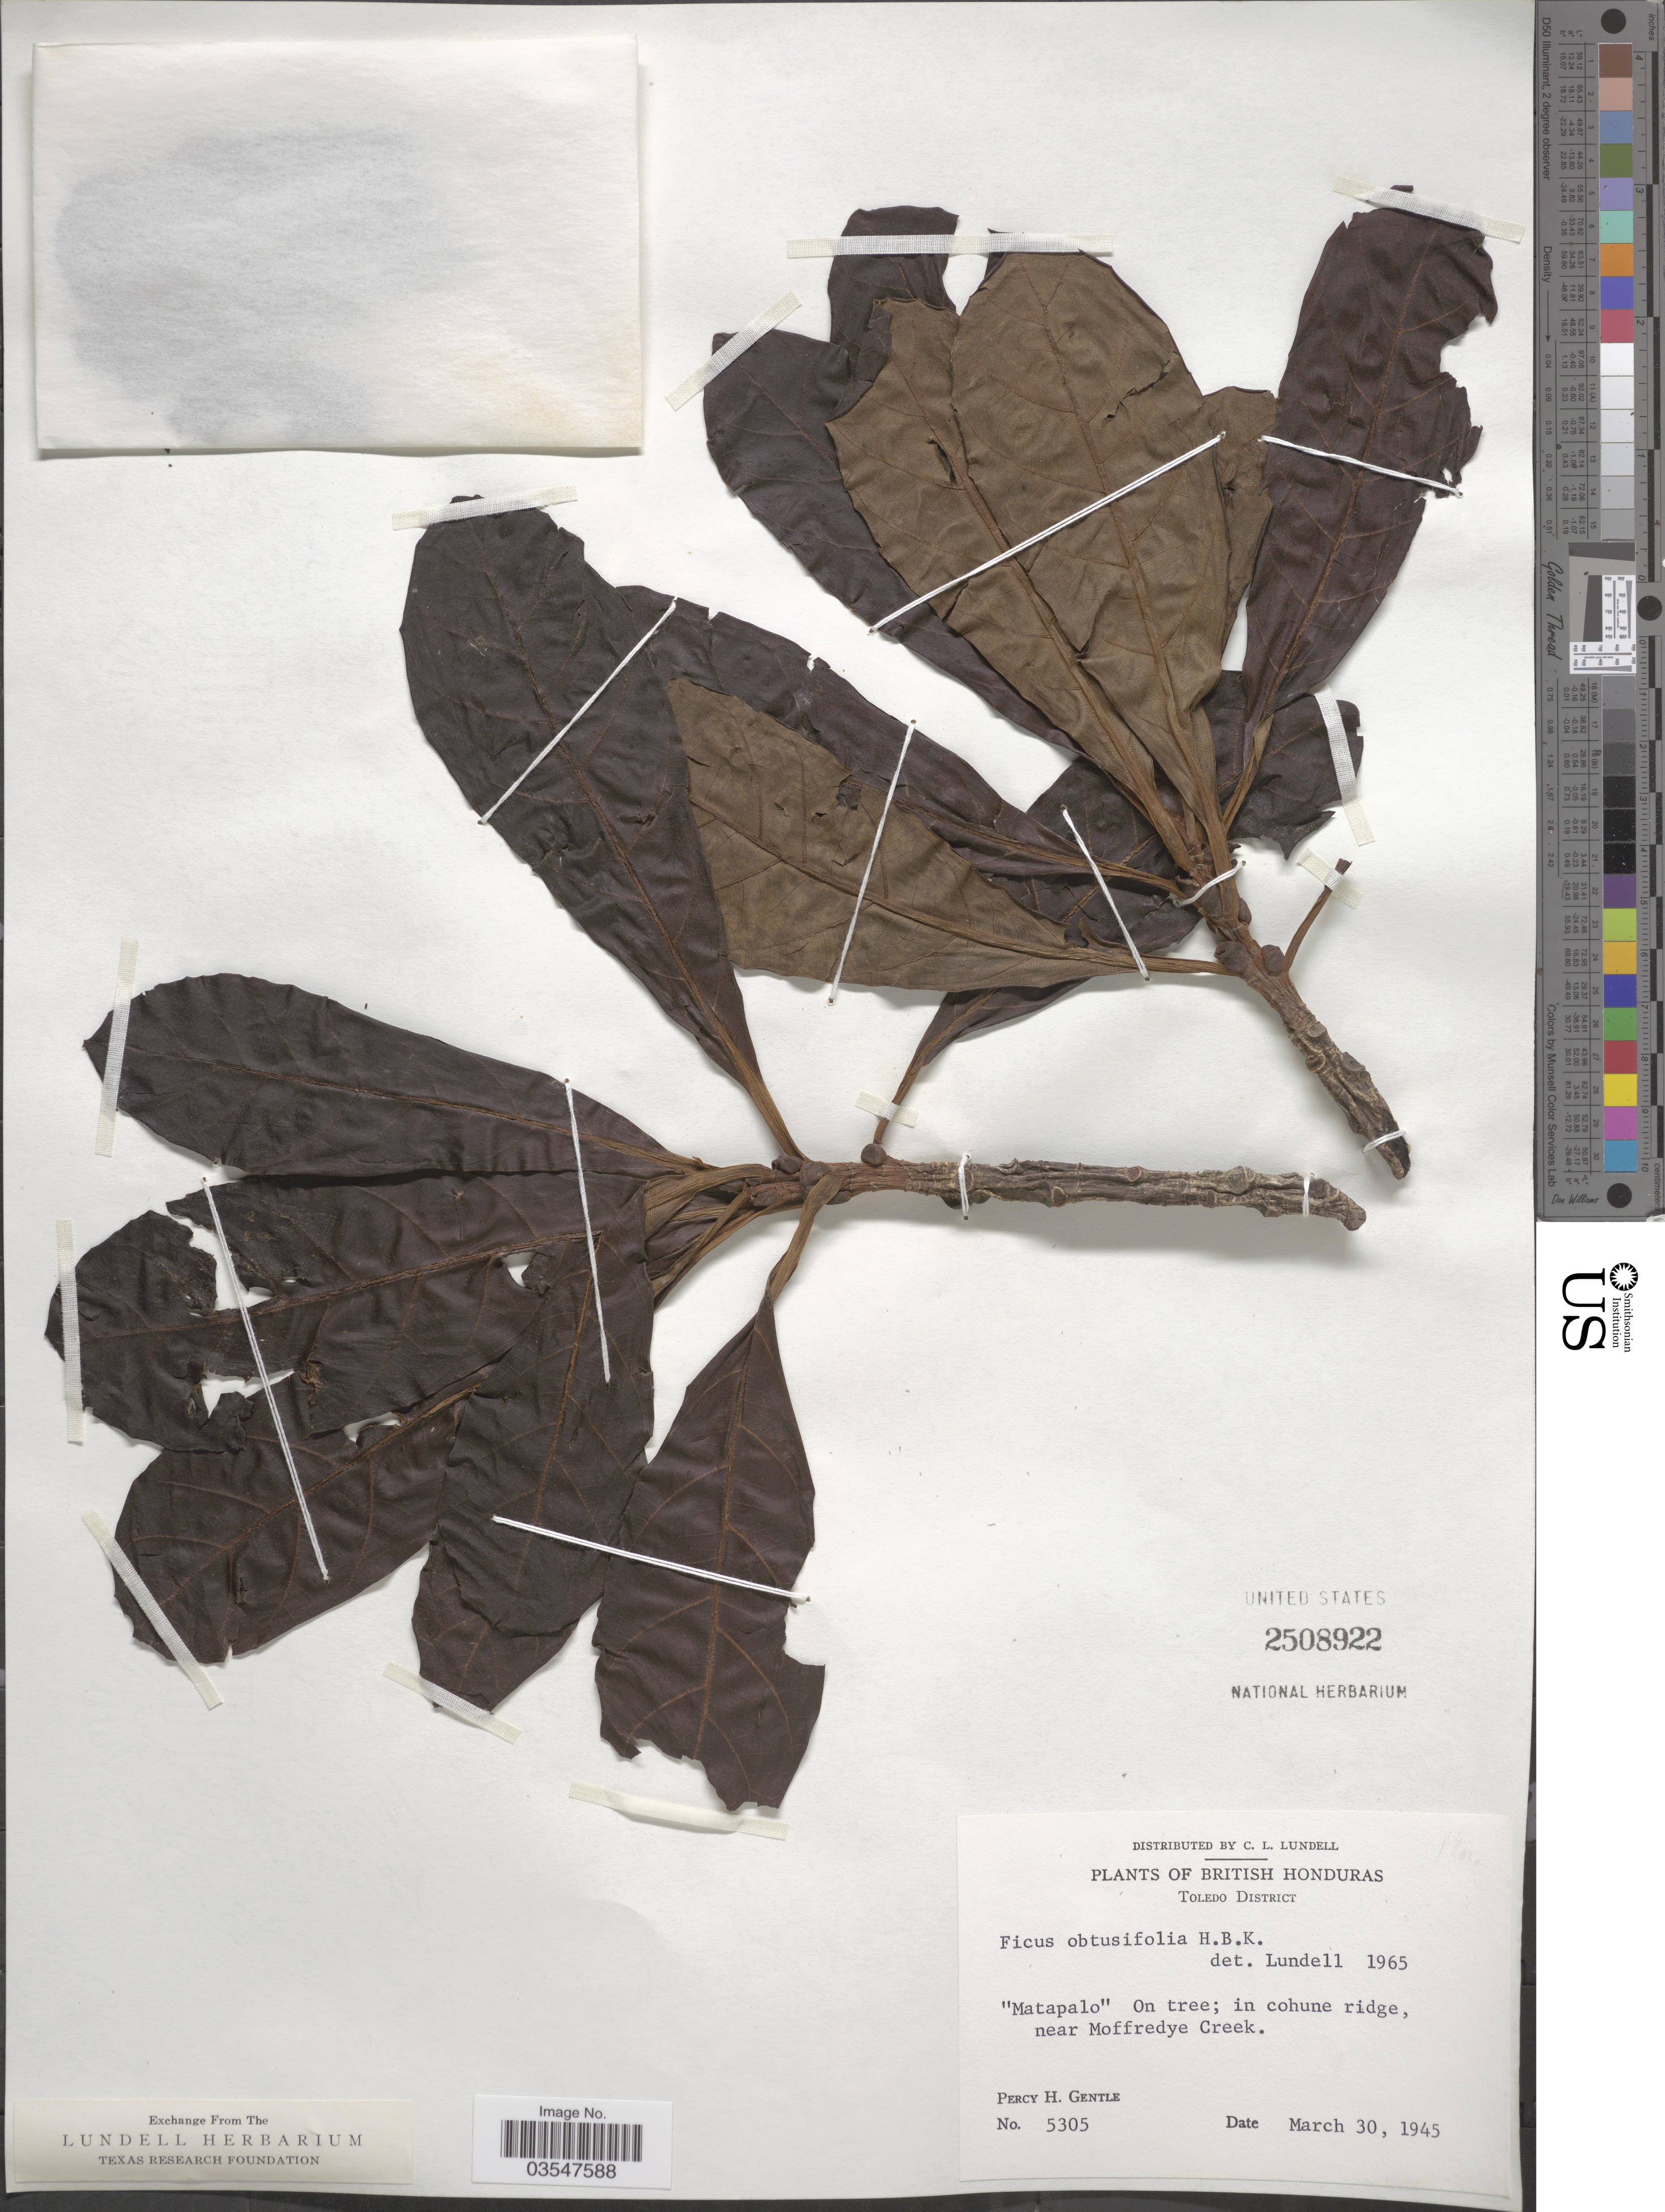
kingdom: Plantae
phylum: Tracheophyta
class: Magnoliopsida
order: Rosales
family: Moraceae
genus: Ficus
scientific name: Ficus obtusifolia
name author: Kunth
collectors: P. H. Gentle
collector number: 5305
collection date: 1945-03-30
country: Belize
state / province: Toledo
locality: British Honduras. Toledo District. In cohune ridge, near Moffredye Creek.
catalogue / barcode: US 2508922